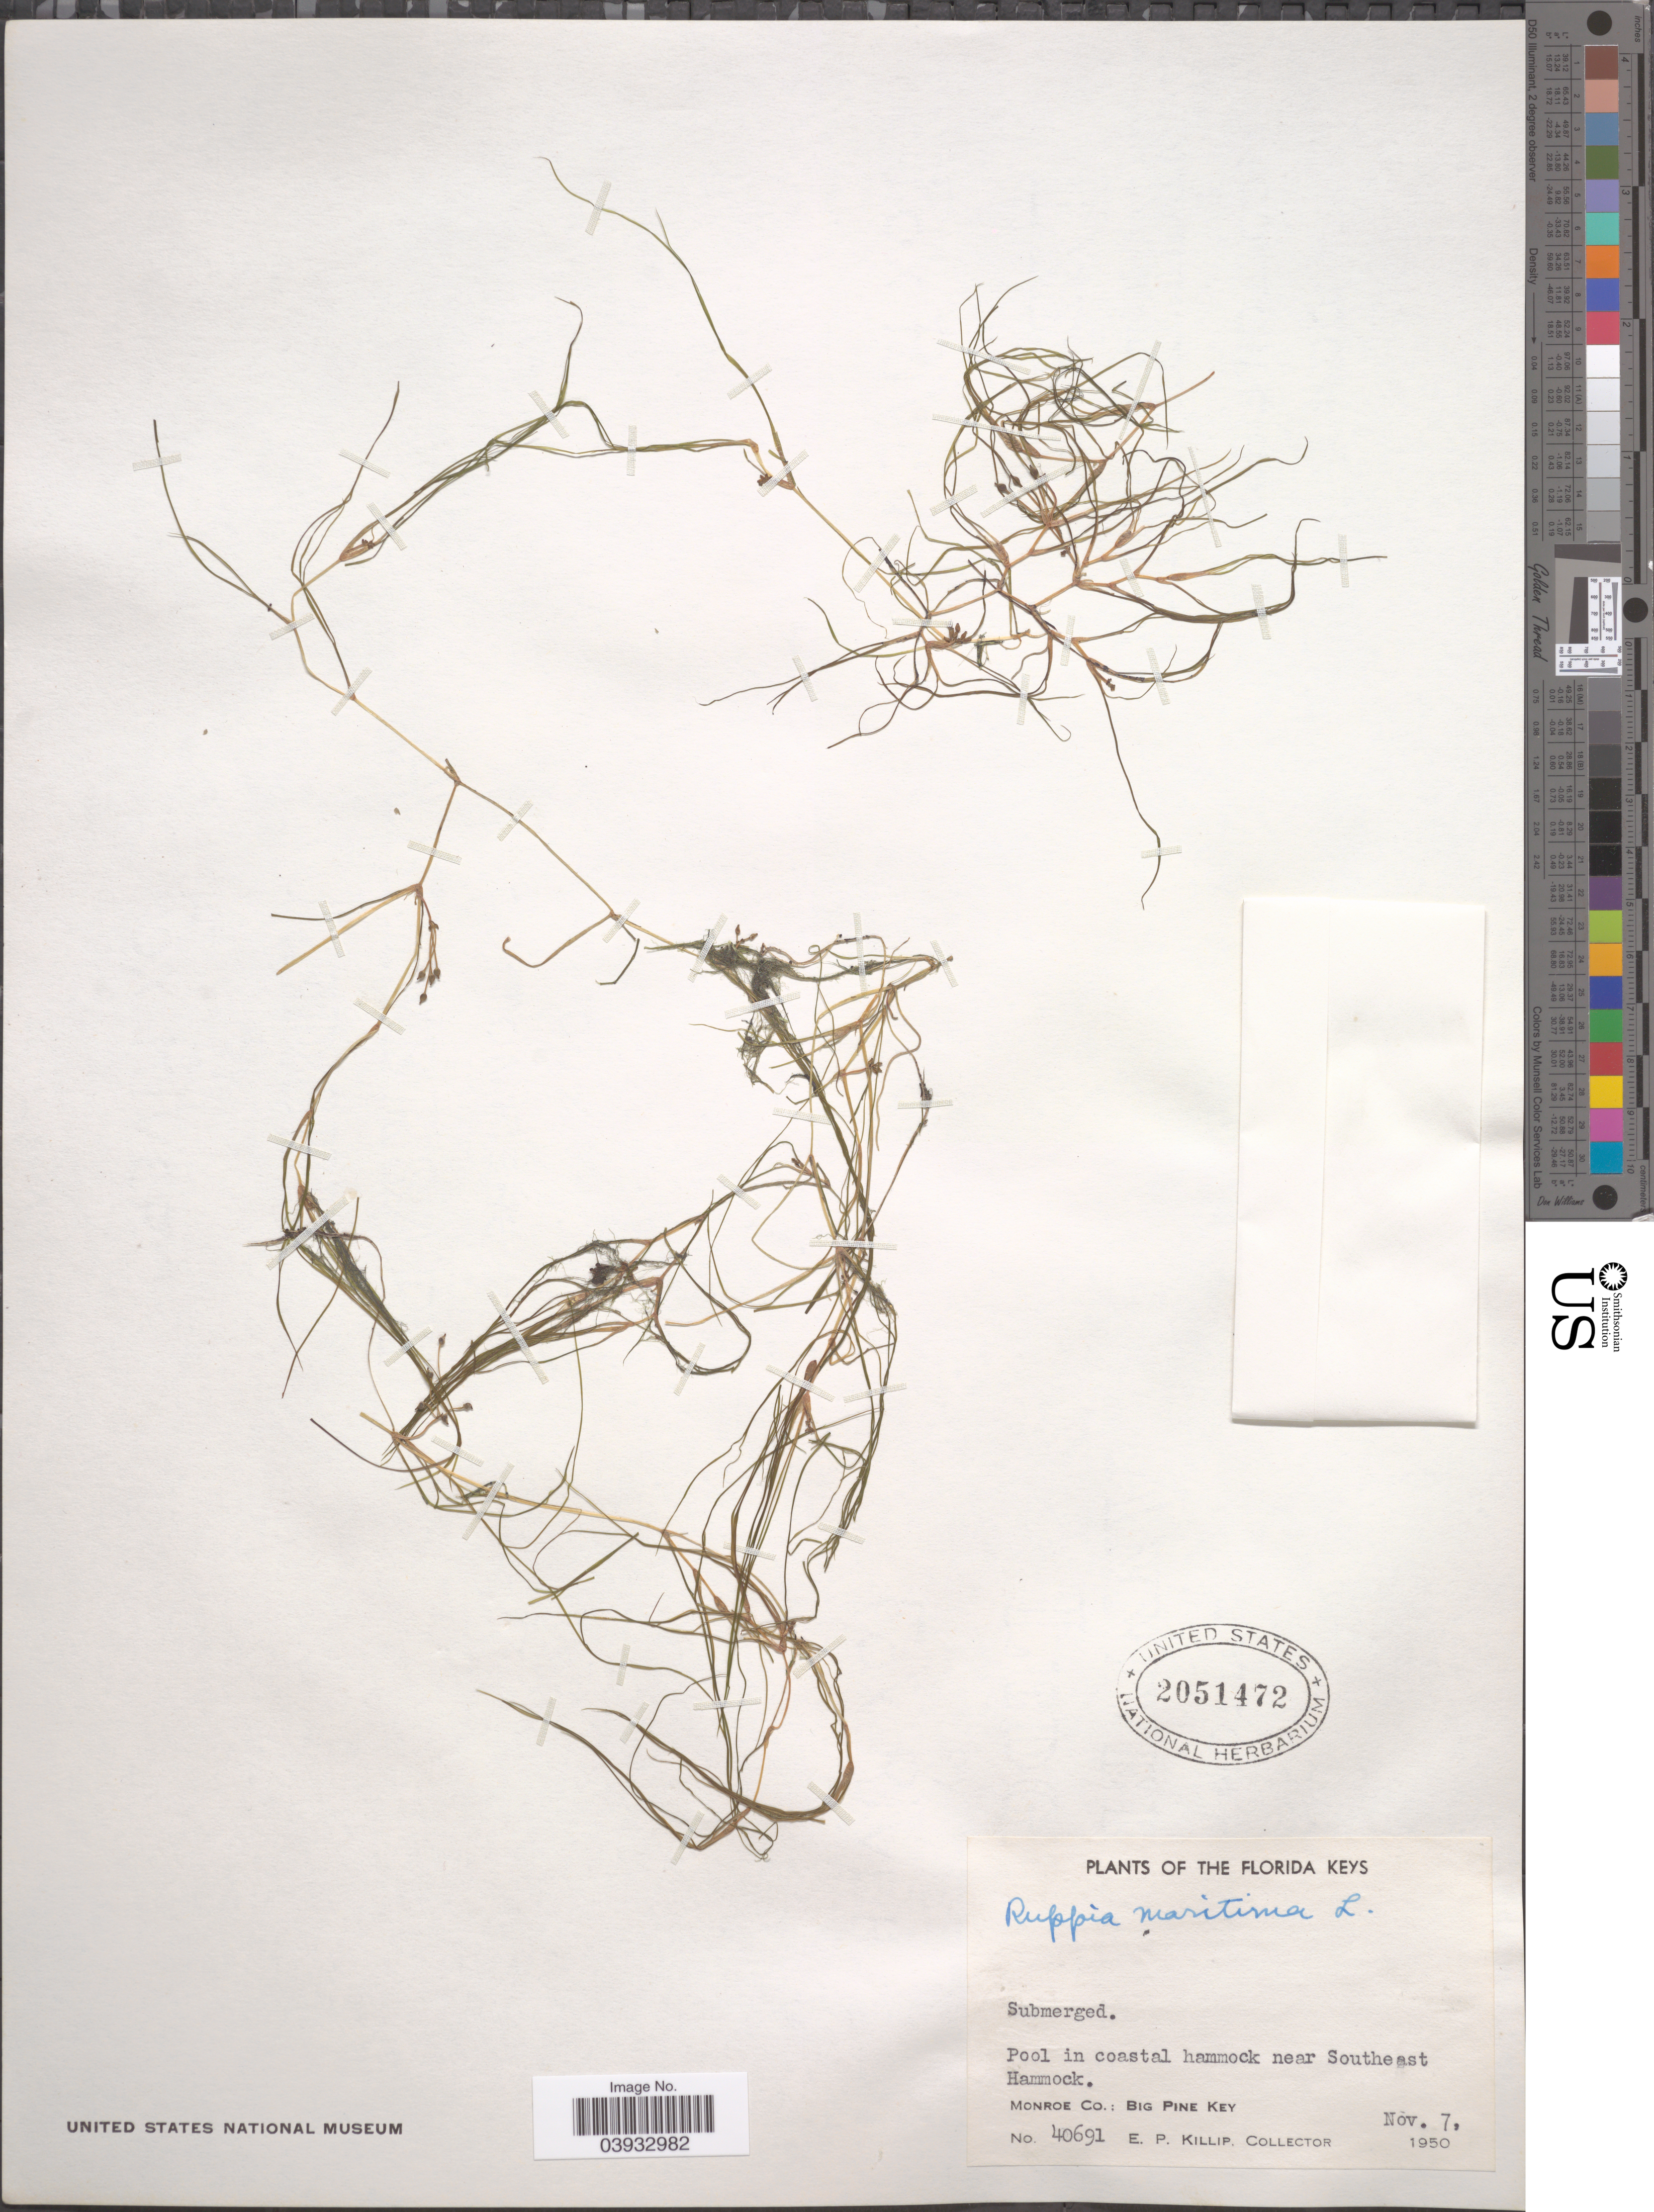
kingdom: Plantae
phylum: Tracheophyta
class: Liliopsida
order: Alismatales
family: Ruppiaceae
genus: Ruppia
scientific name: Ruppia maritima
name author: L.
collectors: E. P. Killip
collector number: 40691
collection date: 1950-11-07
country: United States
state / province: Florida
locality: The Florida Keys. In coastal hammock near Southeast Hammock. Monroe Co.: Big Pine Key.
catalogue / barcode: US 2051472